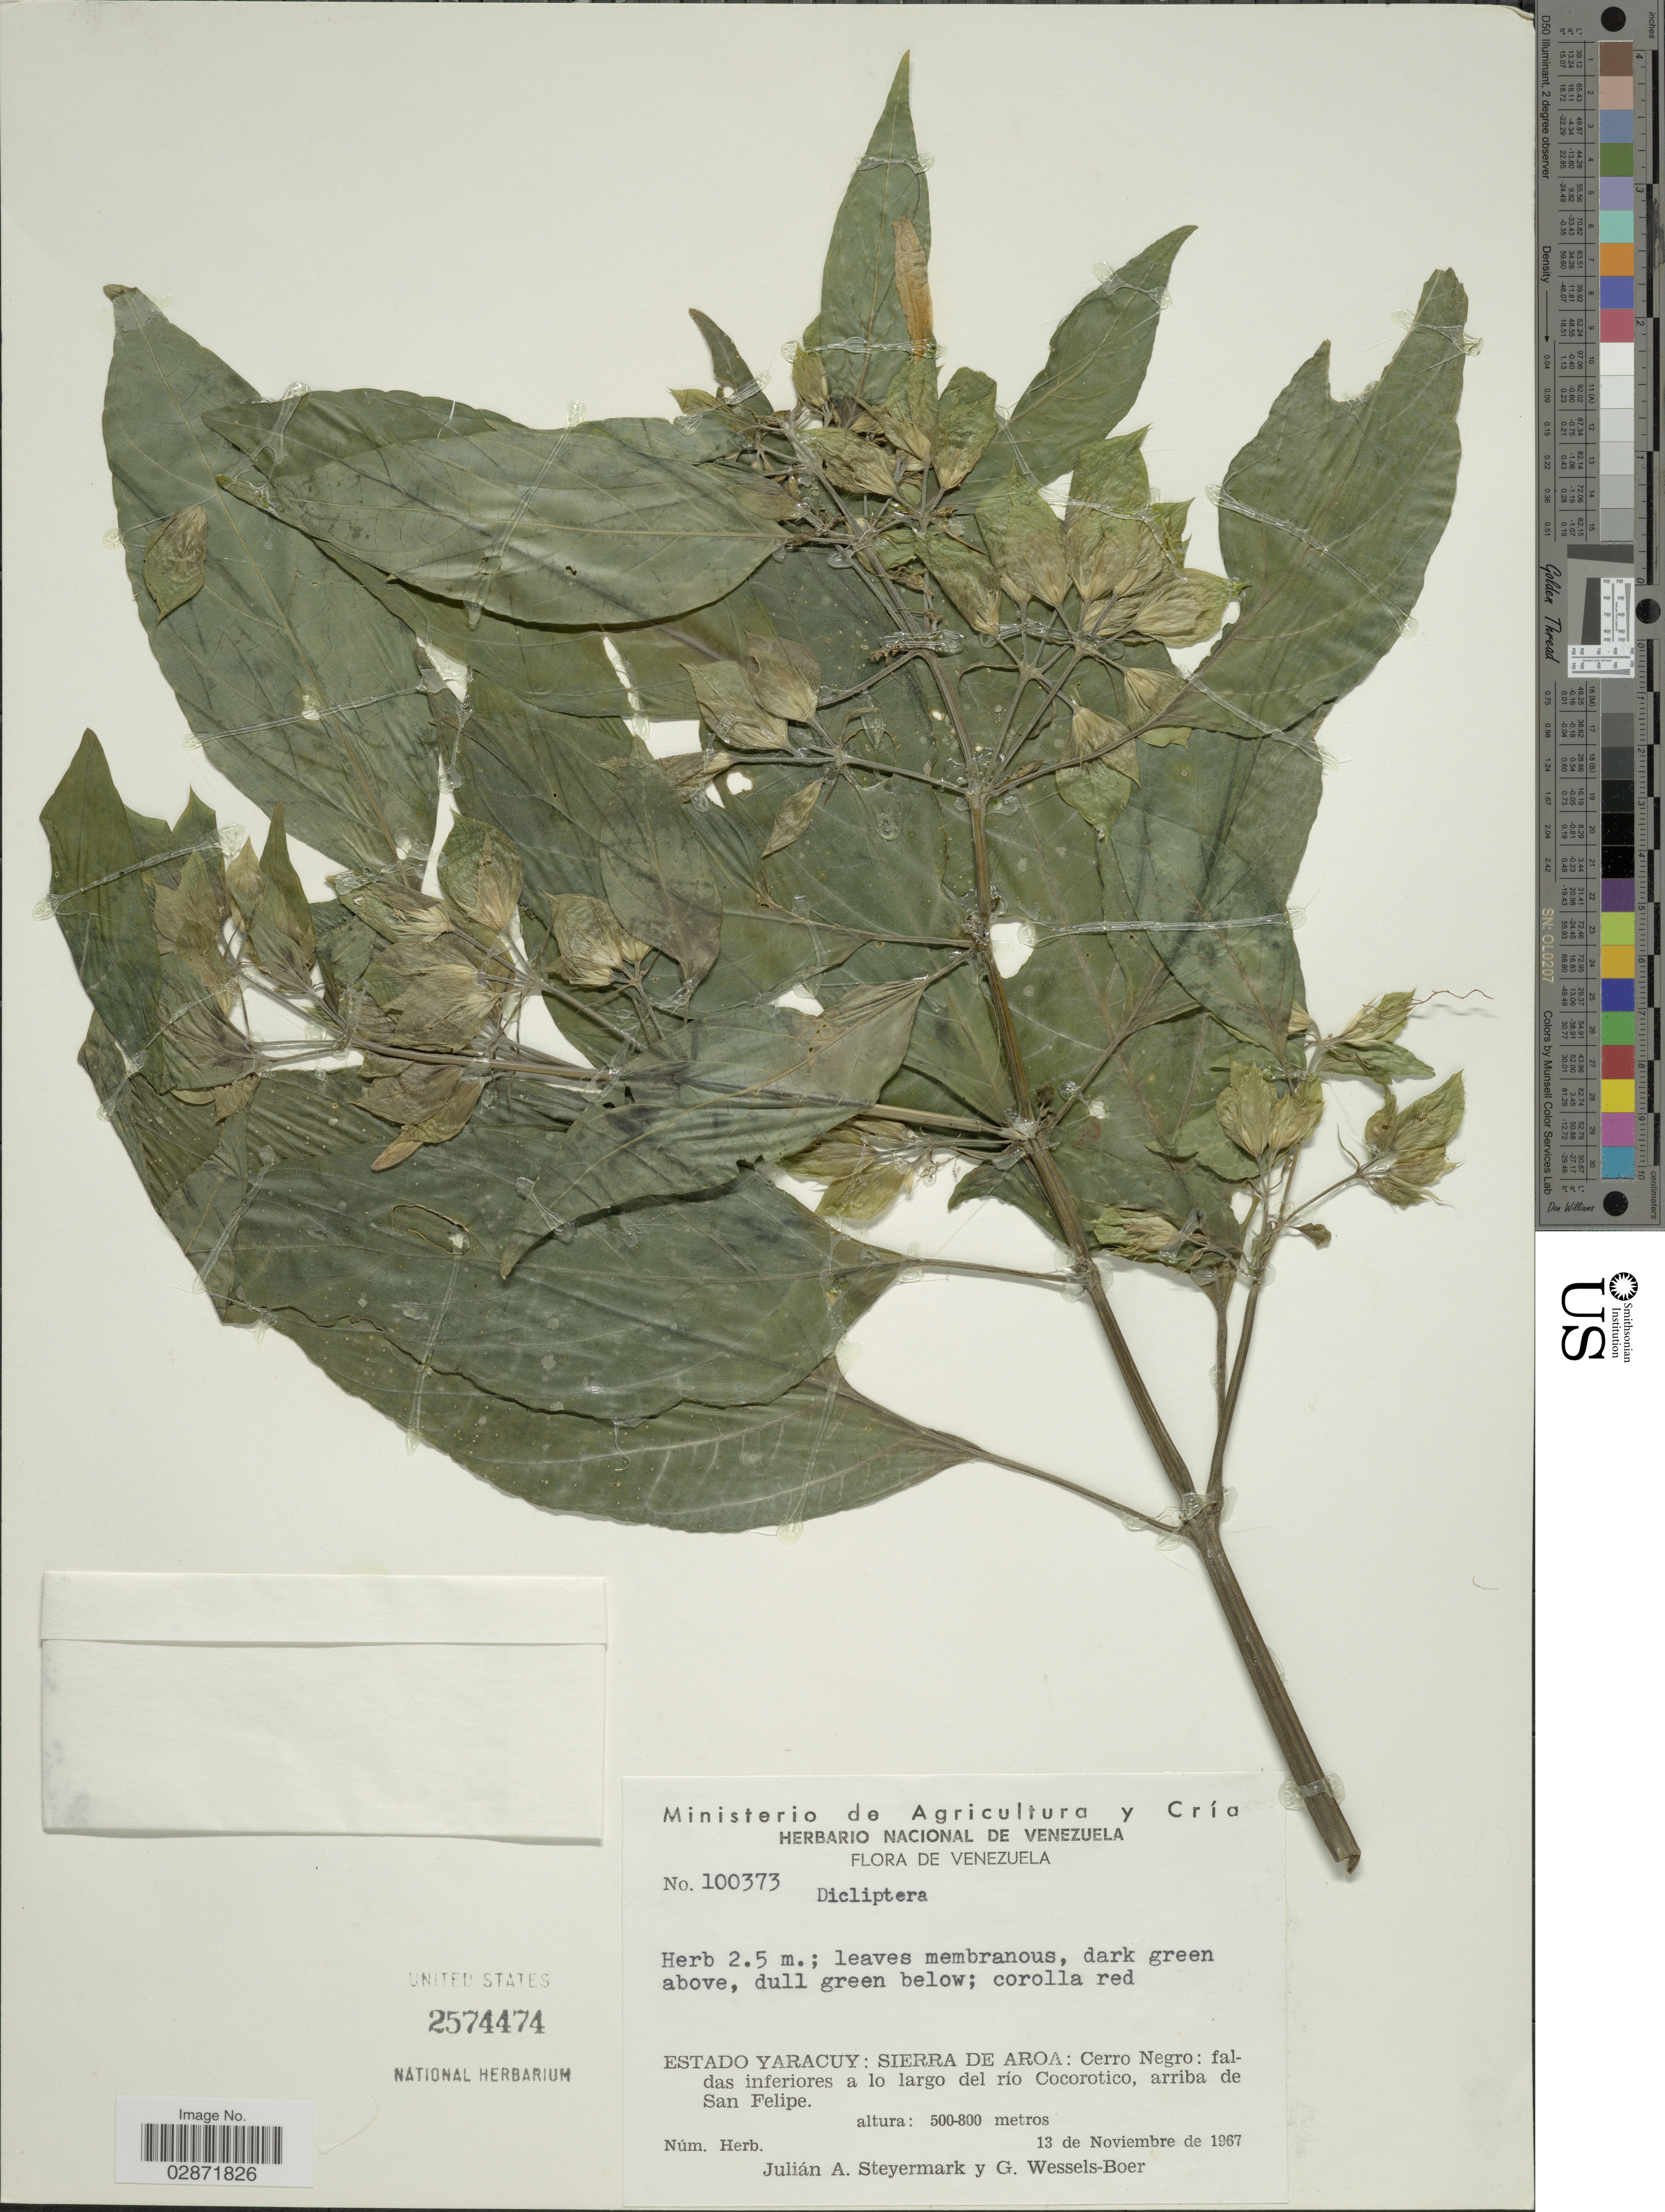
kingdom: Plantae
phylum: Tracheophyta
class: Magnoliopsida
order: Lamiales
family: Acanthaceae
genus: Dicliptera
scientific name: Dicliptera caracasana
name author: Nees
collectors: J. Steyermark & G. Wessels Boer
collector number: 100373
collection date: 1967-11-13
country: Venezuela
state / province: Yaracuy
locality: Sierra de Aroa: Cerro Negro, faldas inferiores a lo largo del río Cocorotico, arriba de San Felipe.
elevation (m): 500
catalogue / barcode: US 2574474